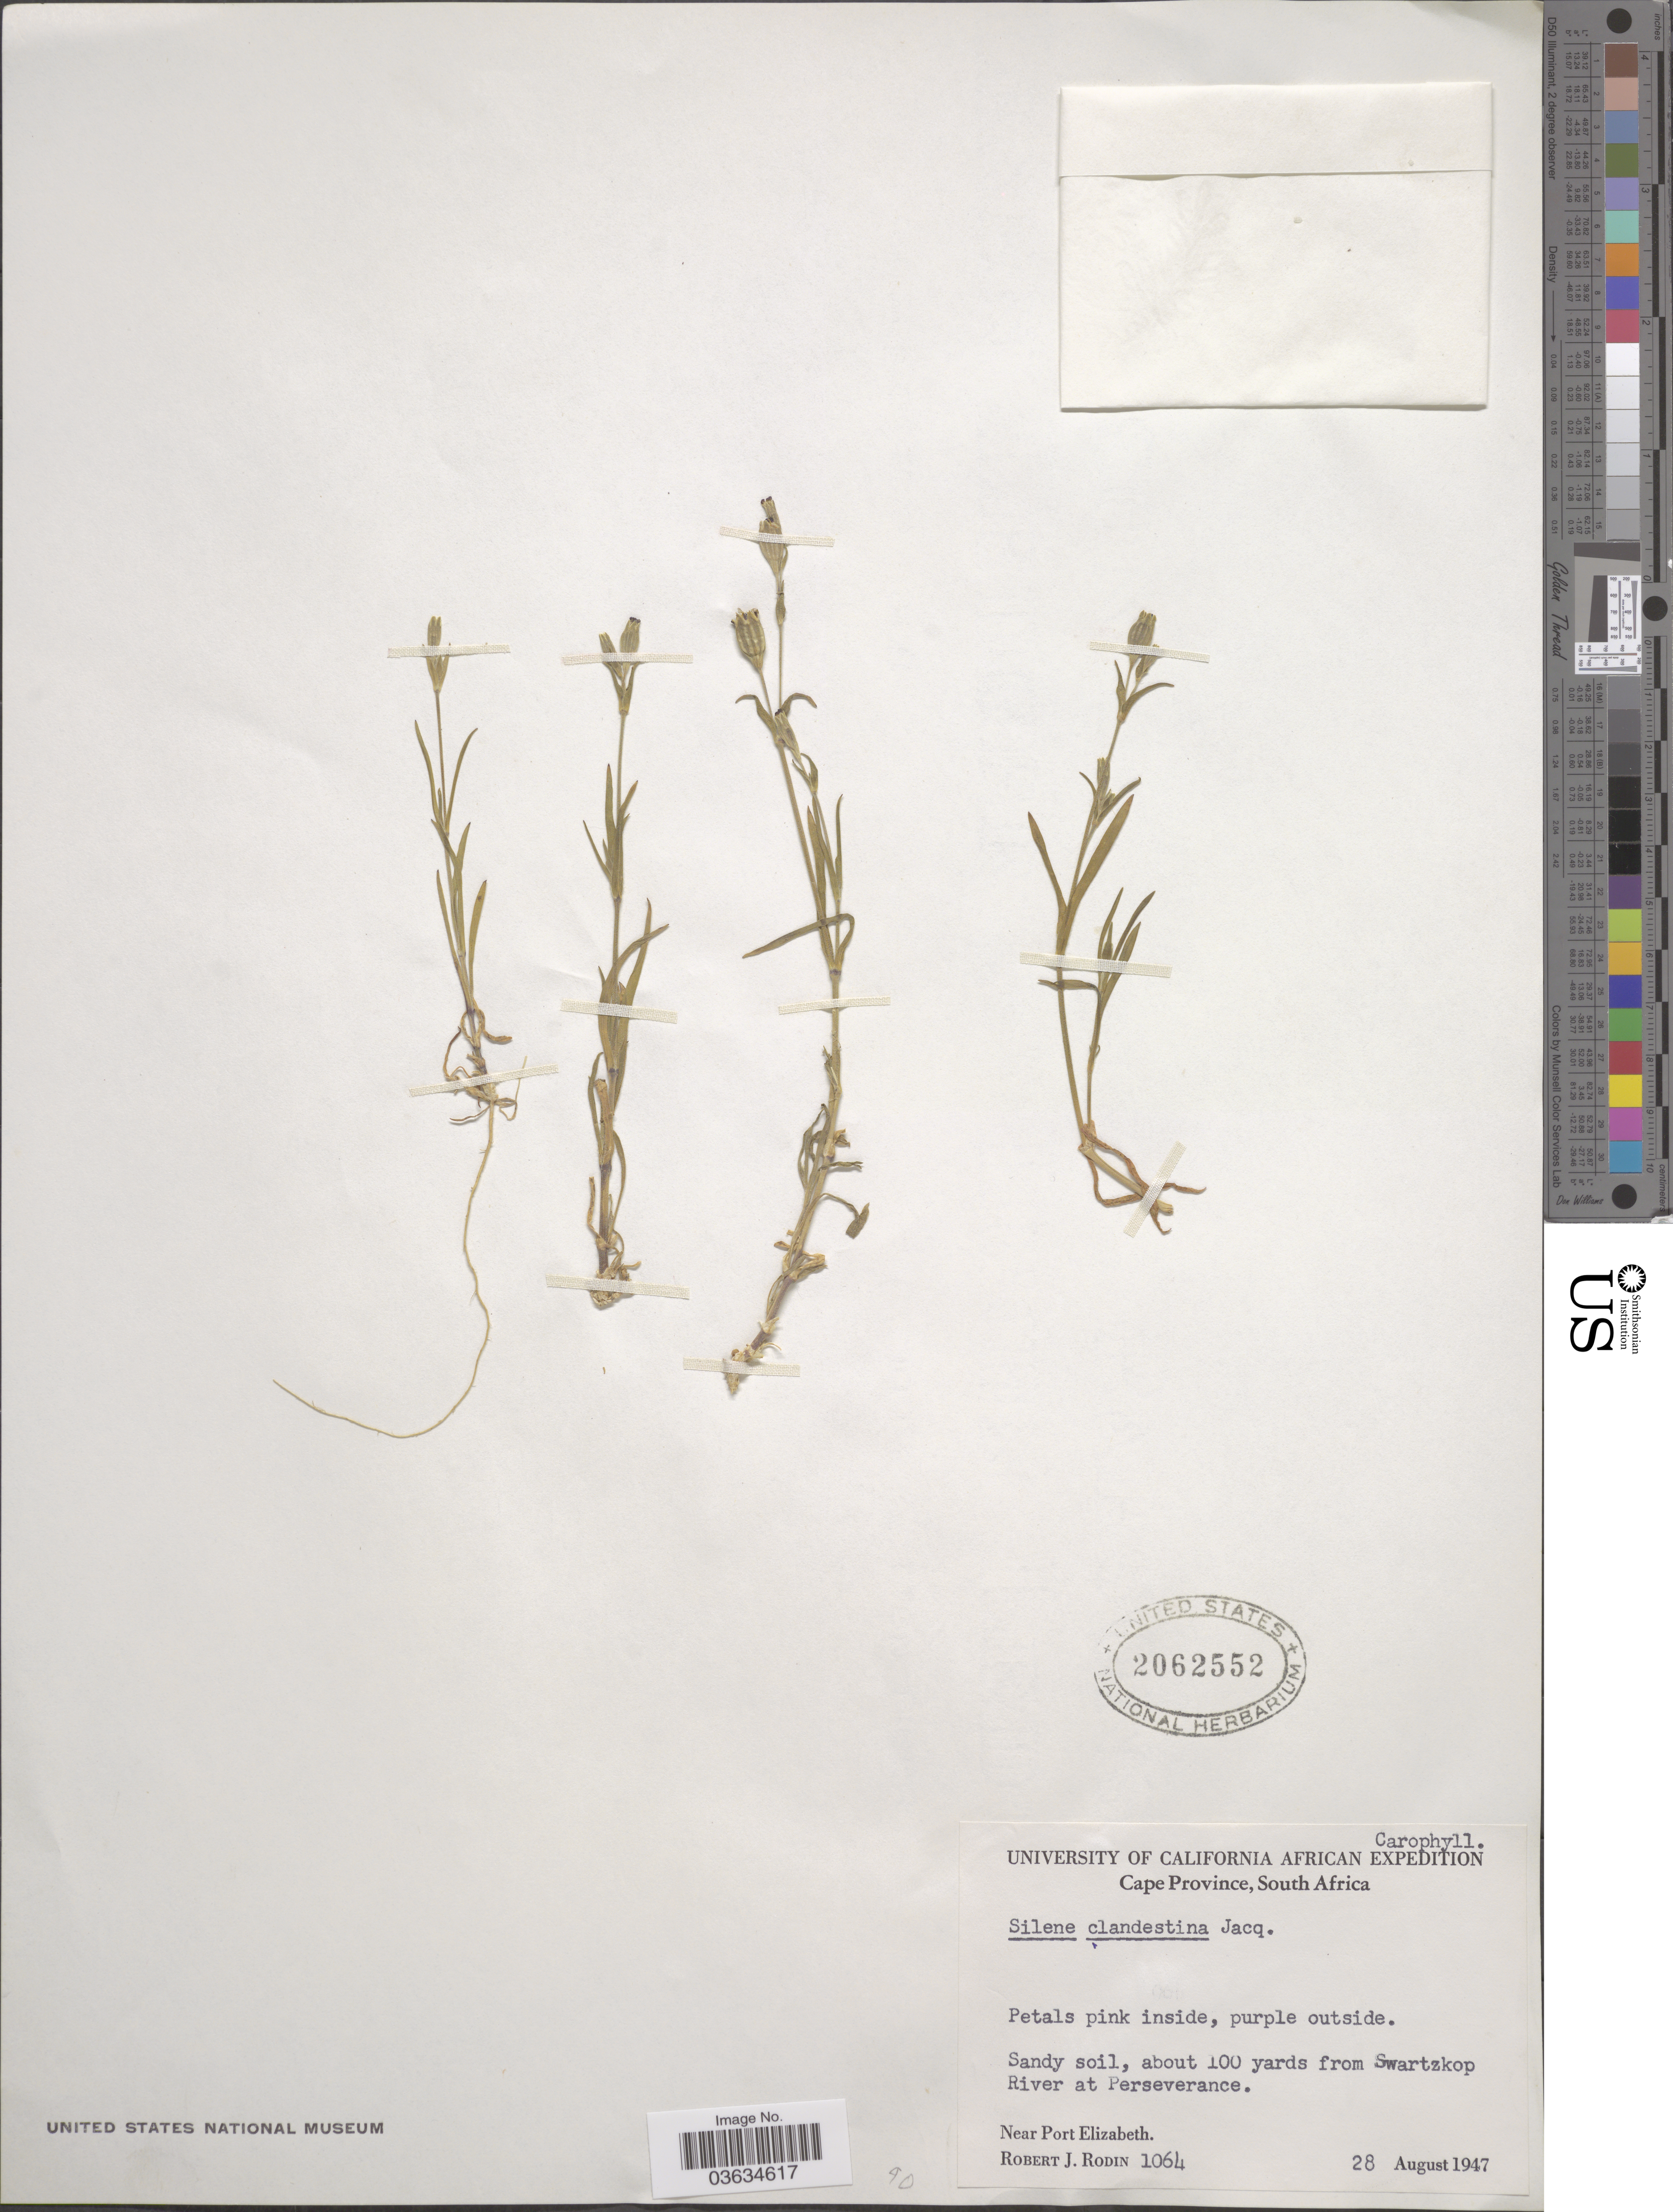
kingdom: Plantae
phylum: Tracheophyta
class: Magnoliopsida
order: Caryophyllales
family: Caryophyllaceae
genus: Silene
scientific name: Silene clandestina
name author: Jacq.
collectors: R. J. Rodin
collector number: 1064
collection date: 1947-08-28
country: South Africa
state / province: Eastern Cape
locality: About 100 yards from Swartzkop River at Perseverance. Near Port Elizabeth.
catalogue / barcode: US 2062552